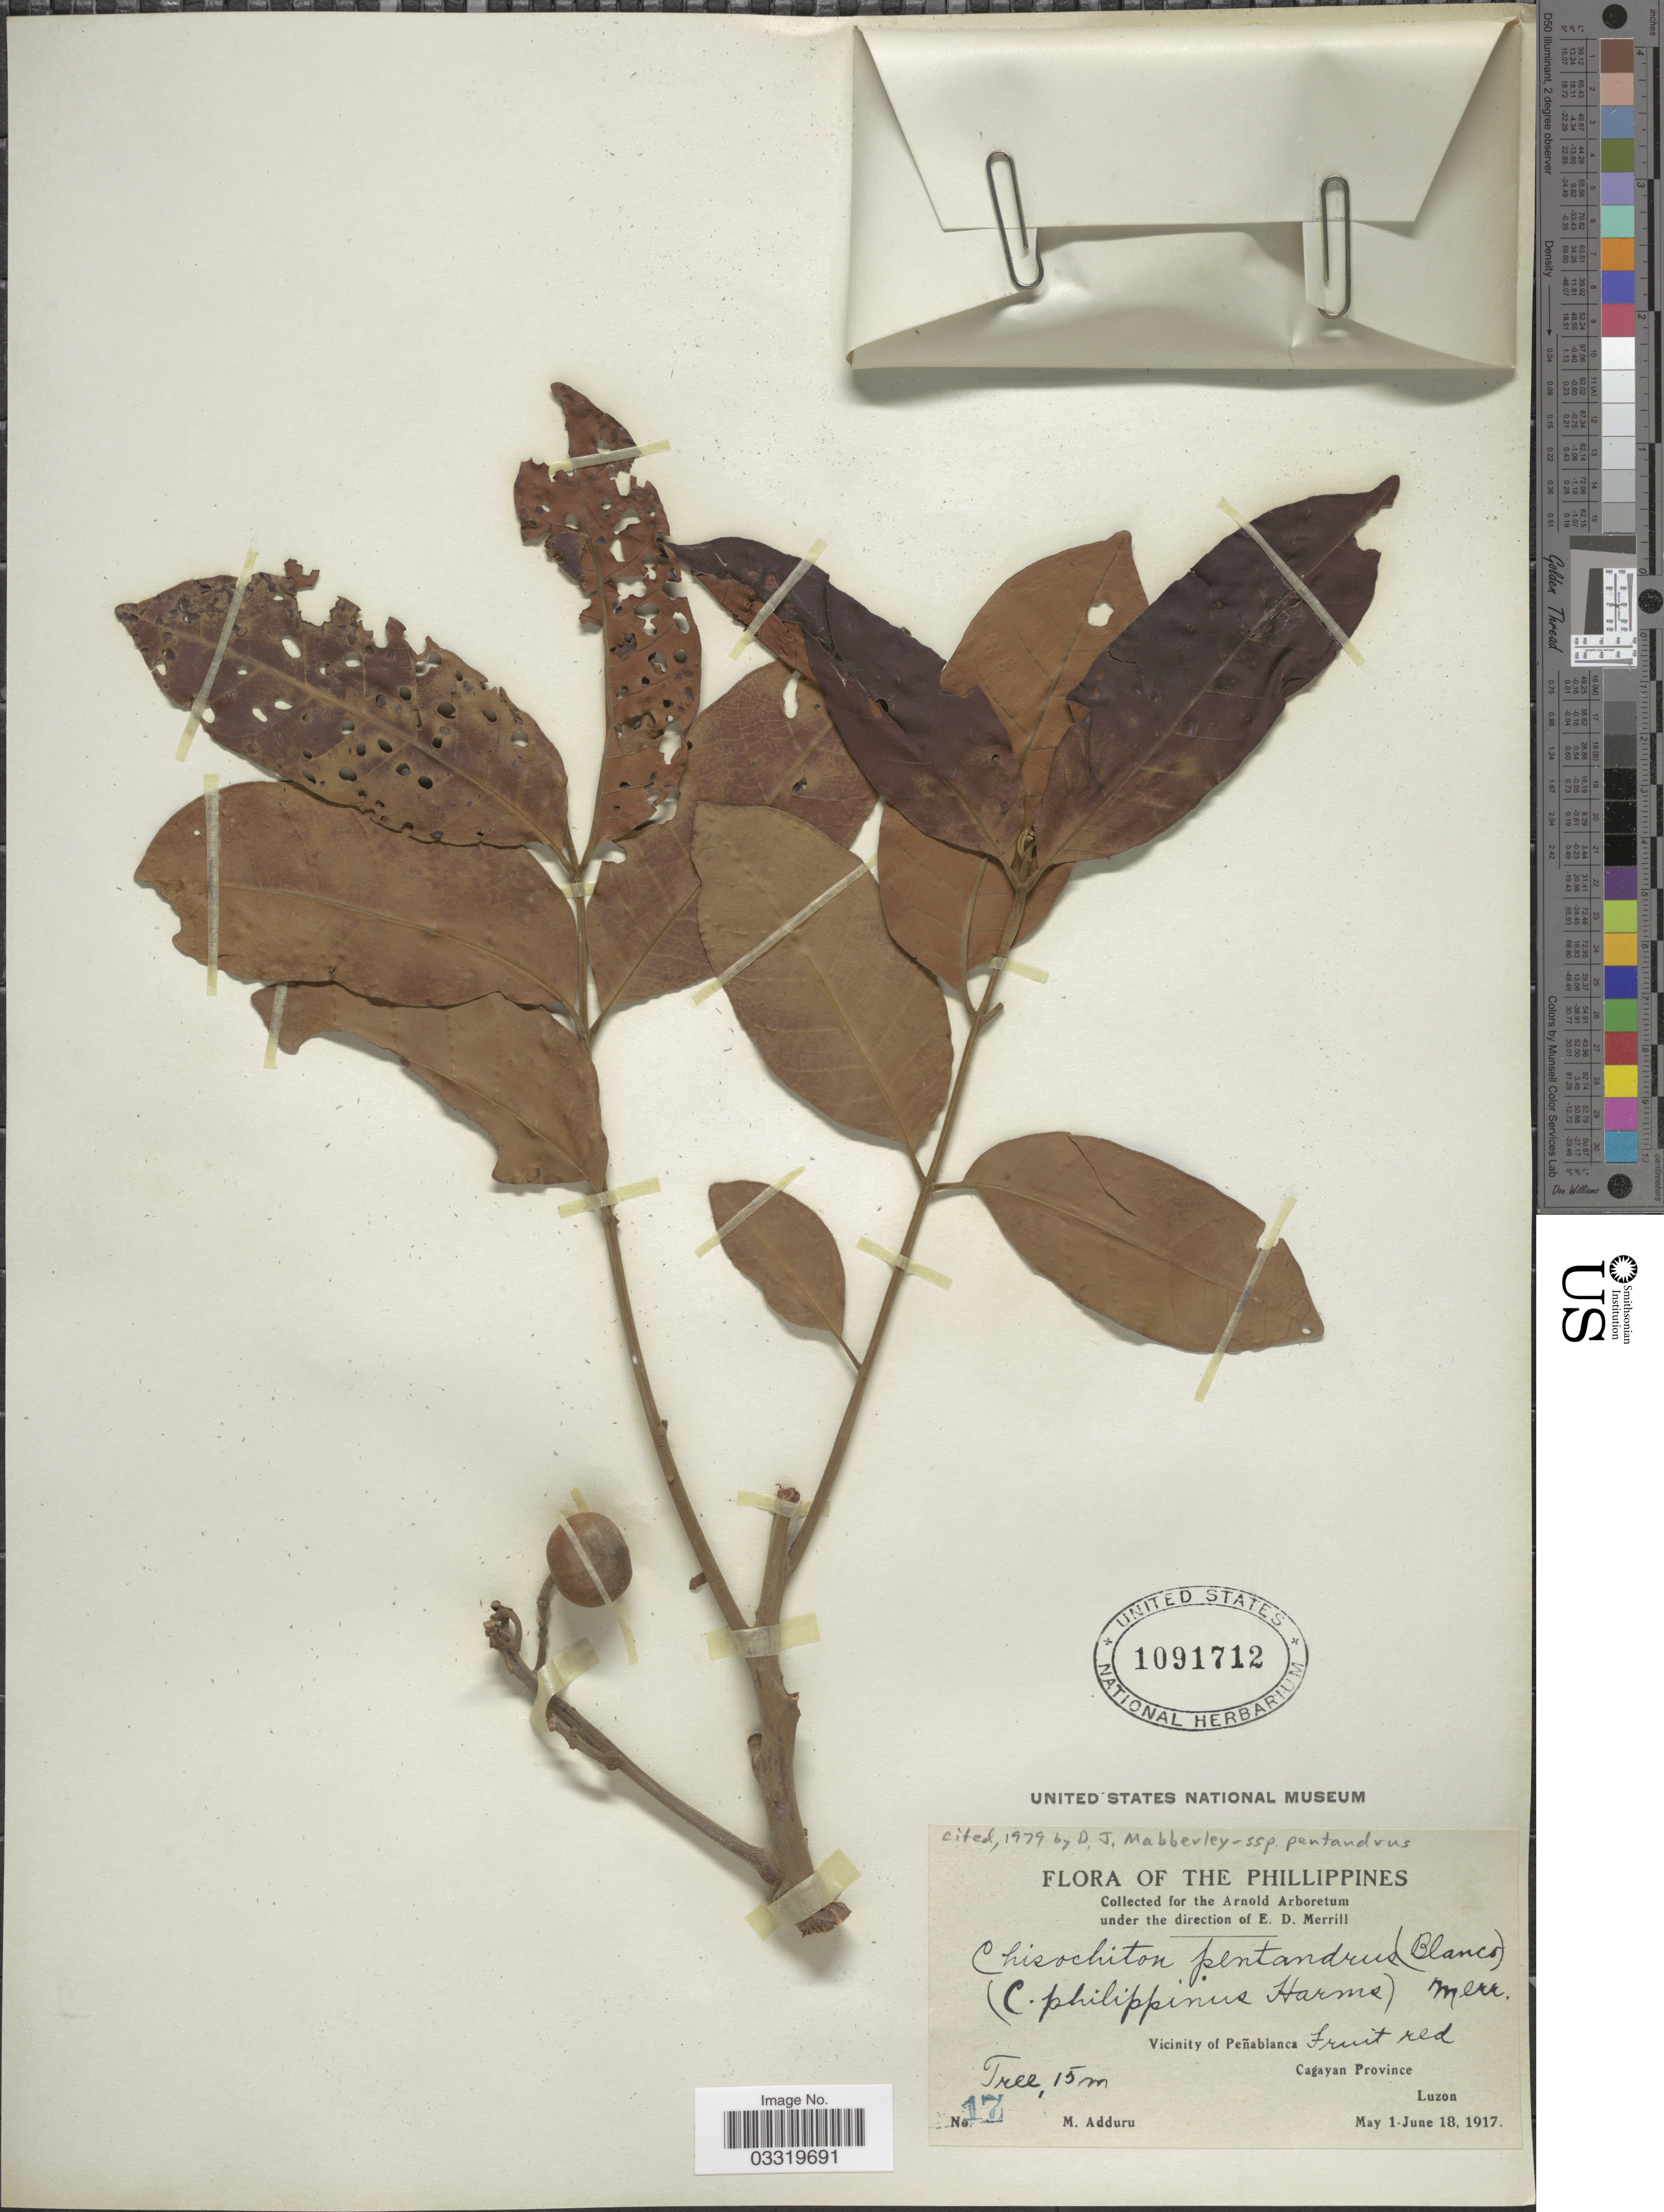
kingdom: Plantae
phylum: Tracheophyta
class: Magnoliopsida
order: Sapindales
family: Meliaceae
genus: Chisocheton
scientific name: Chisocheton pentandrus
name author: (Blanco) Merr.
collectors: M. Adduru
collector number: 17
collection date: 1917-05-01/1917-06-18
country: Philippines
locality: Vicinity of Peñablanca. Cagayan Province. Luzon.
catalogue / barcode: US 1091712